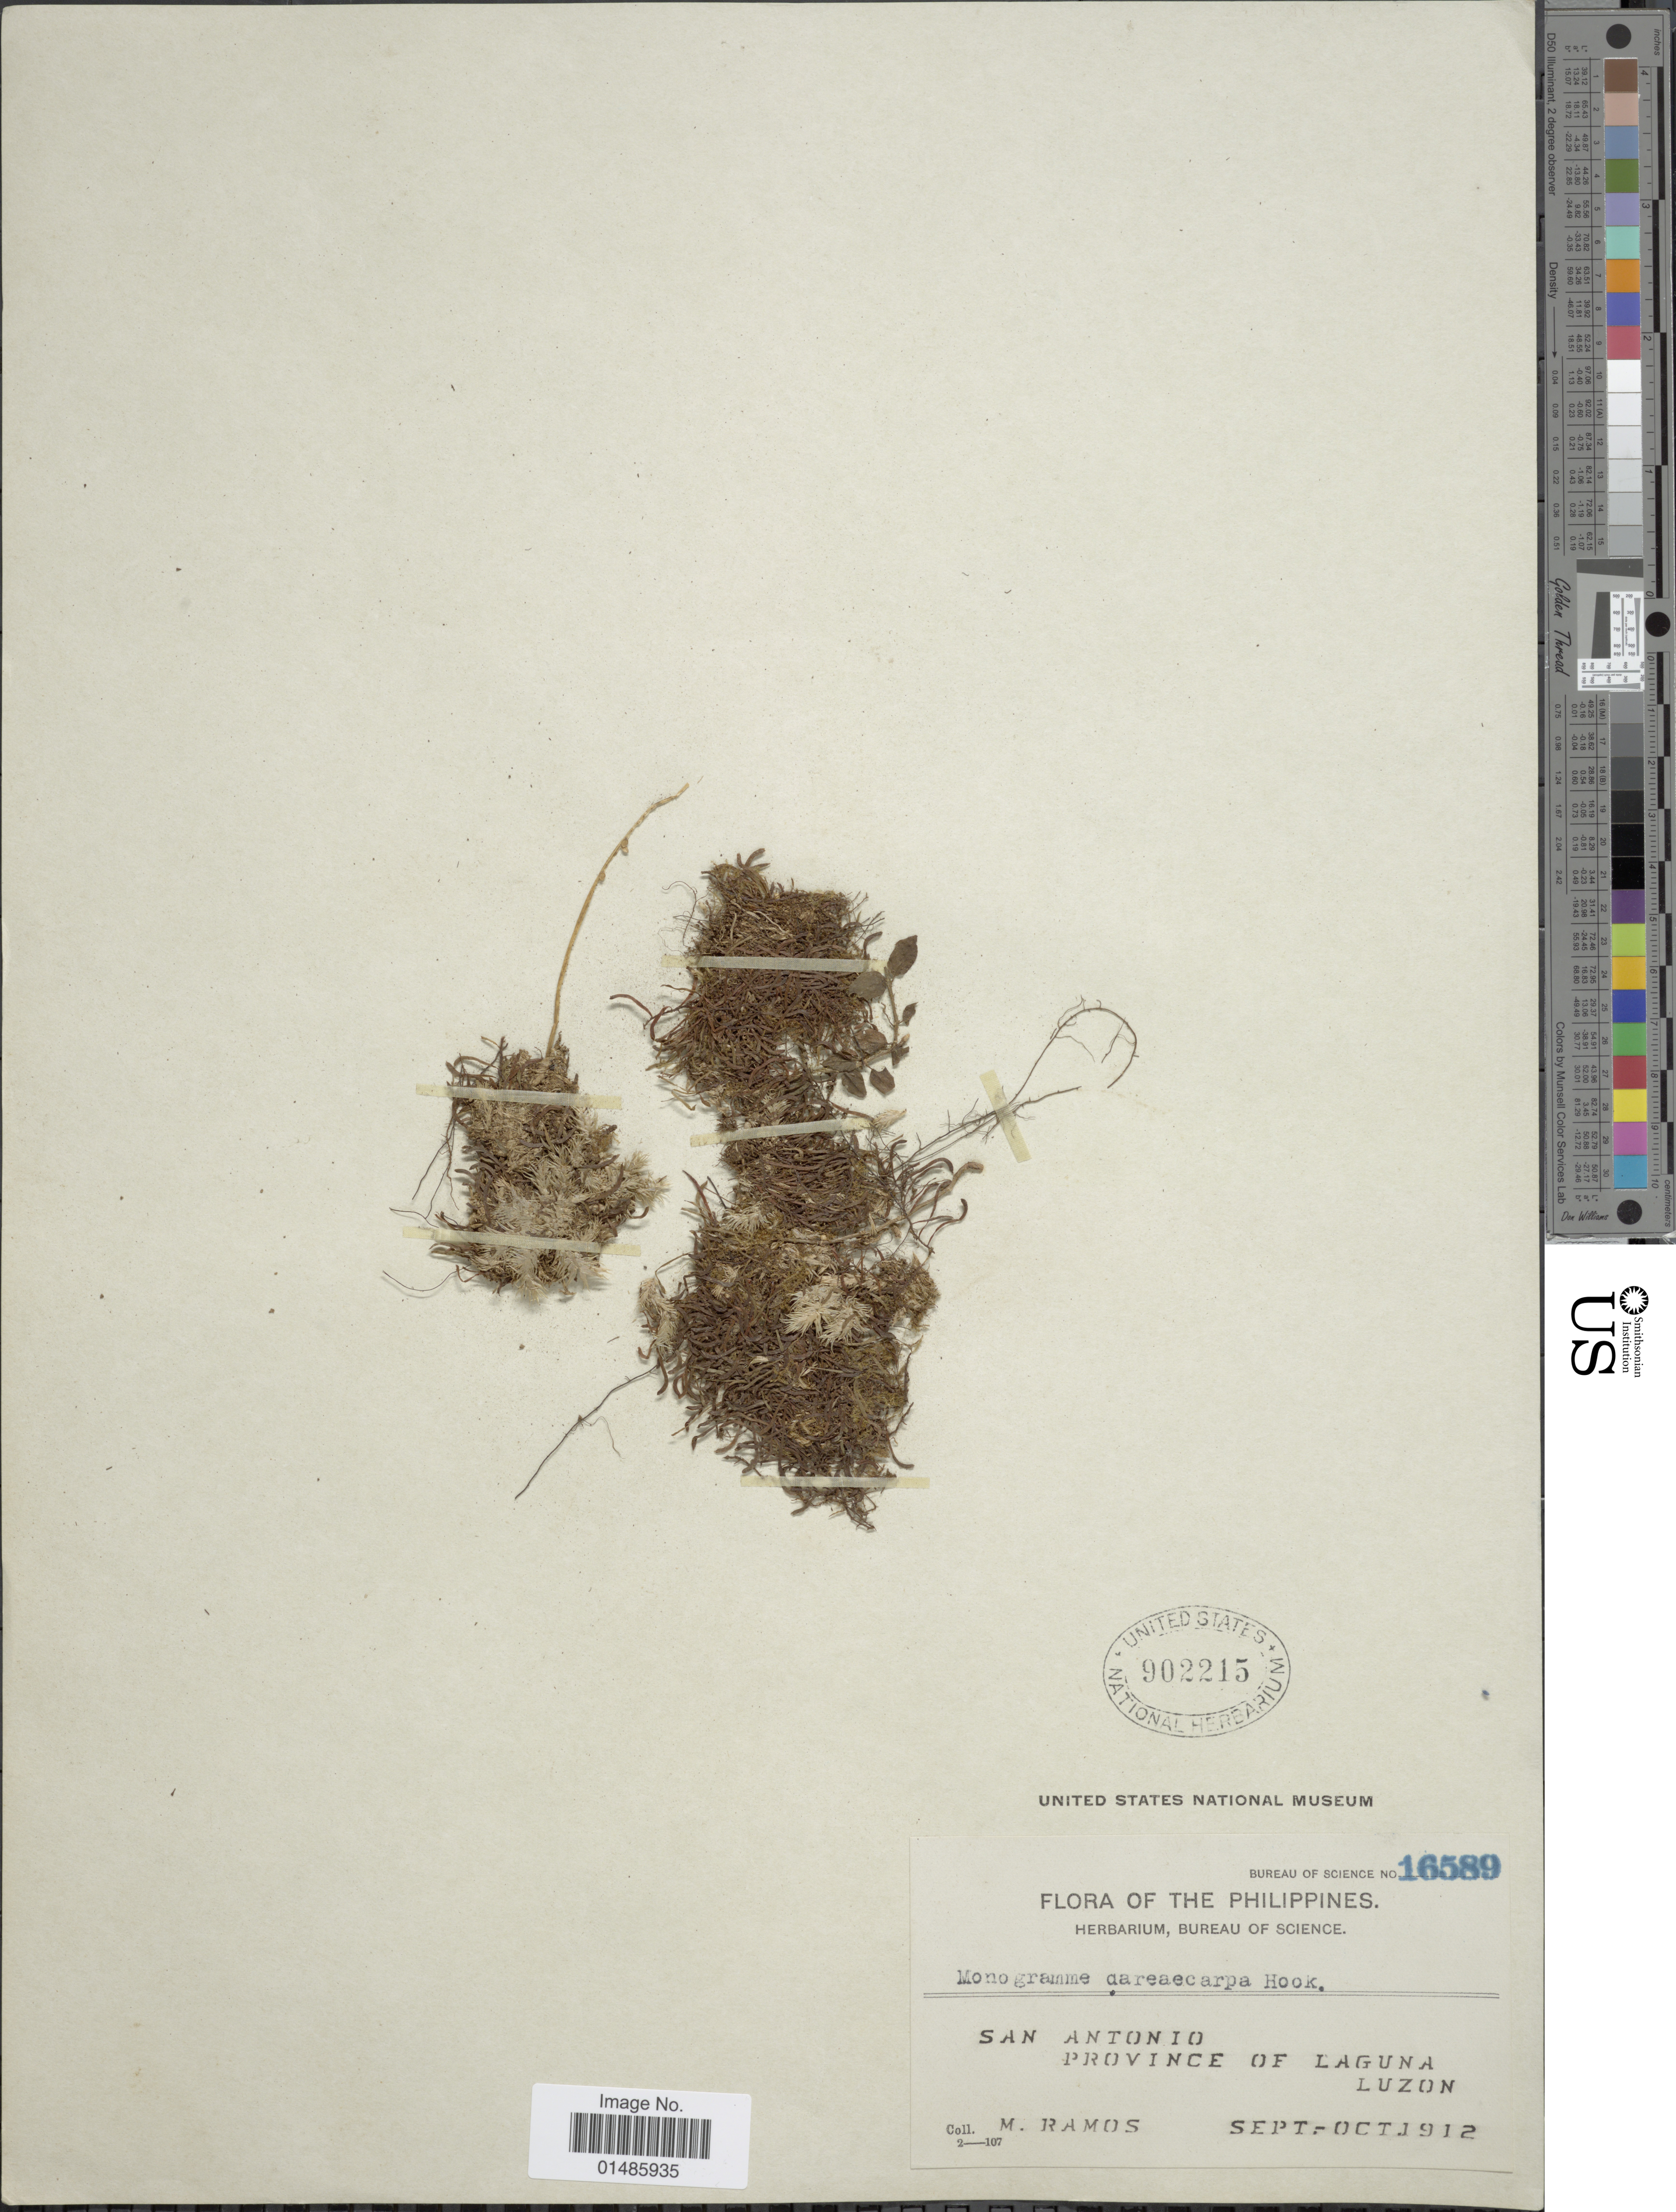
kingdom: Plantae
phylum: Tracheophyta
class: Polypodiopsida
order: Polypodiales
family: Pteridaceae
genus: Haplopteris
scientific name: Haplopteris dareicarpa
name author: (Hook.) S. Linds. & W.C. Chen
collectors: M. Ramos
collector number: Bureau of Science 16589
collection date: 1912-09/1912-10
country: Philippines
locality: Sn Antonio. Province of Laguna. Luzon.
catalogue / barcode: US 902215